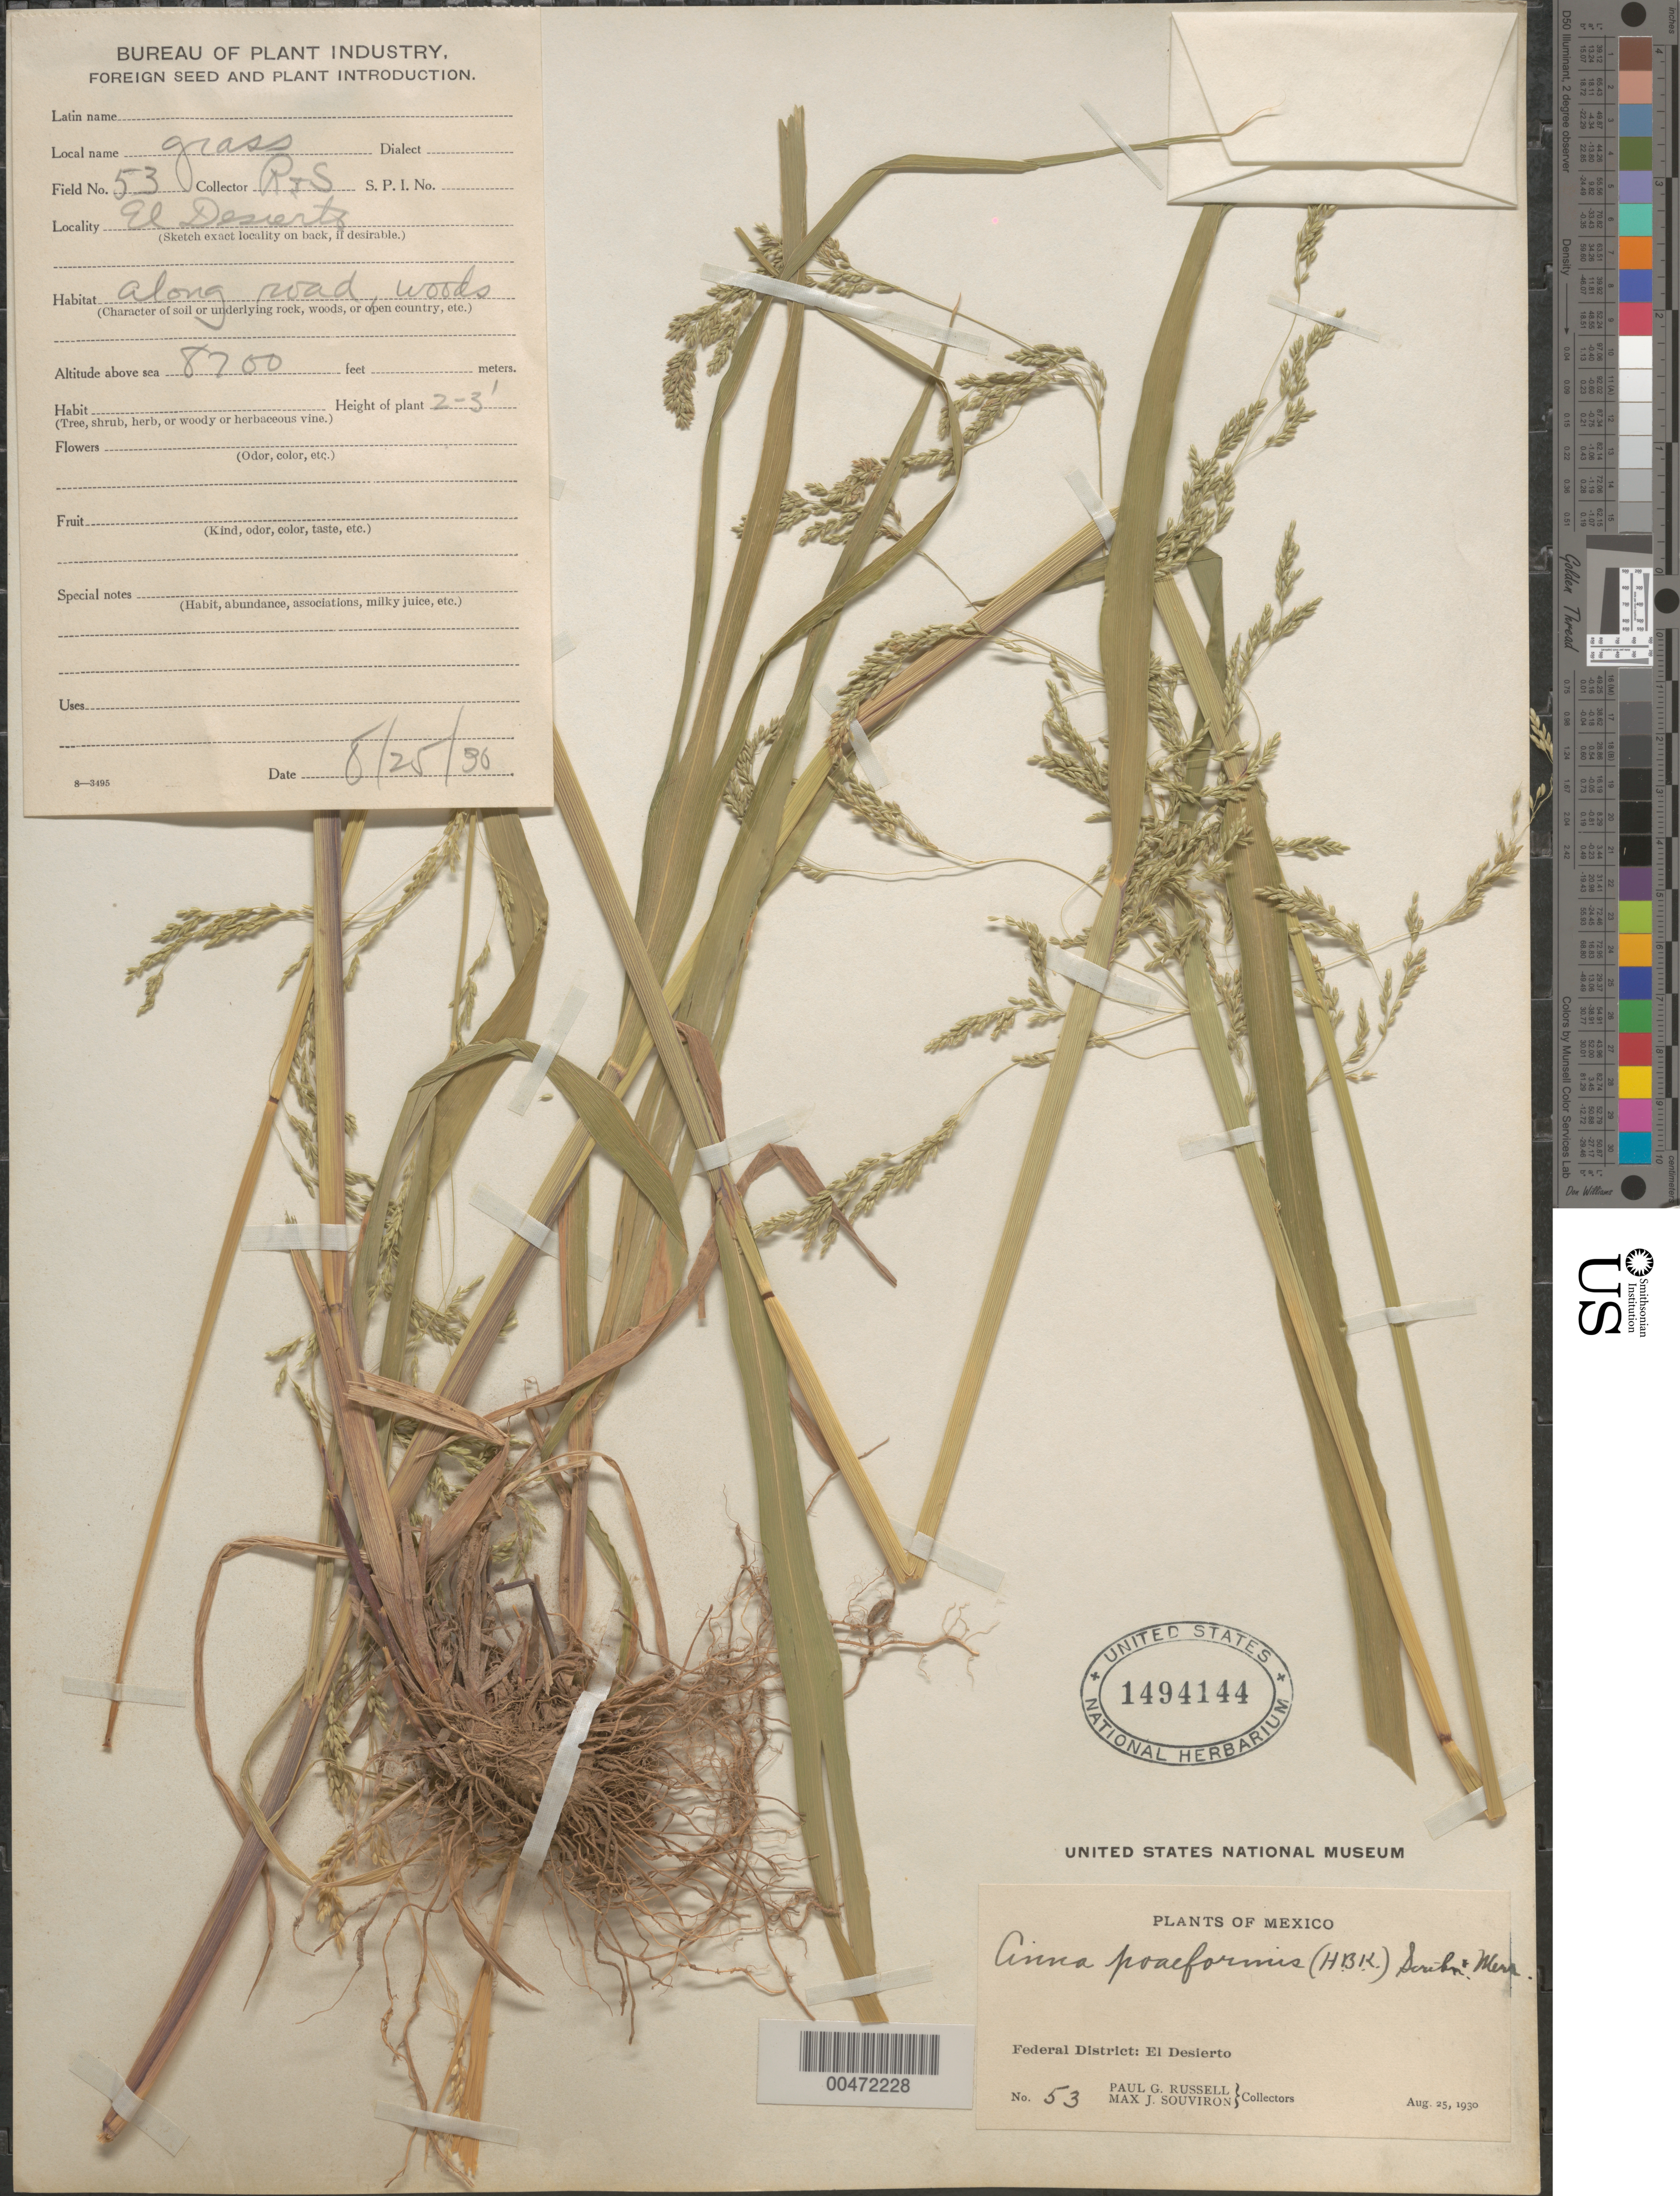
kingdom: Plantae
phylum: Tracheophyta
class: Liliopsida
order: Poales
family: Poaceae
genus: Cinna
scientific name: Cinna poiformis (Kunth) Scribn. & Merr.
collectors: P. G. Russell & M. J. Souviron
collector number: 53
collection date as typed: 25 Aug 1930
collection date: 1930-08-25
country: Mexico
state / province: Distrito Federal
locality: El Desierto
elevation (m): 2652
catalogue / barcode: US 1494144